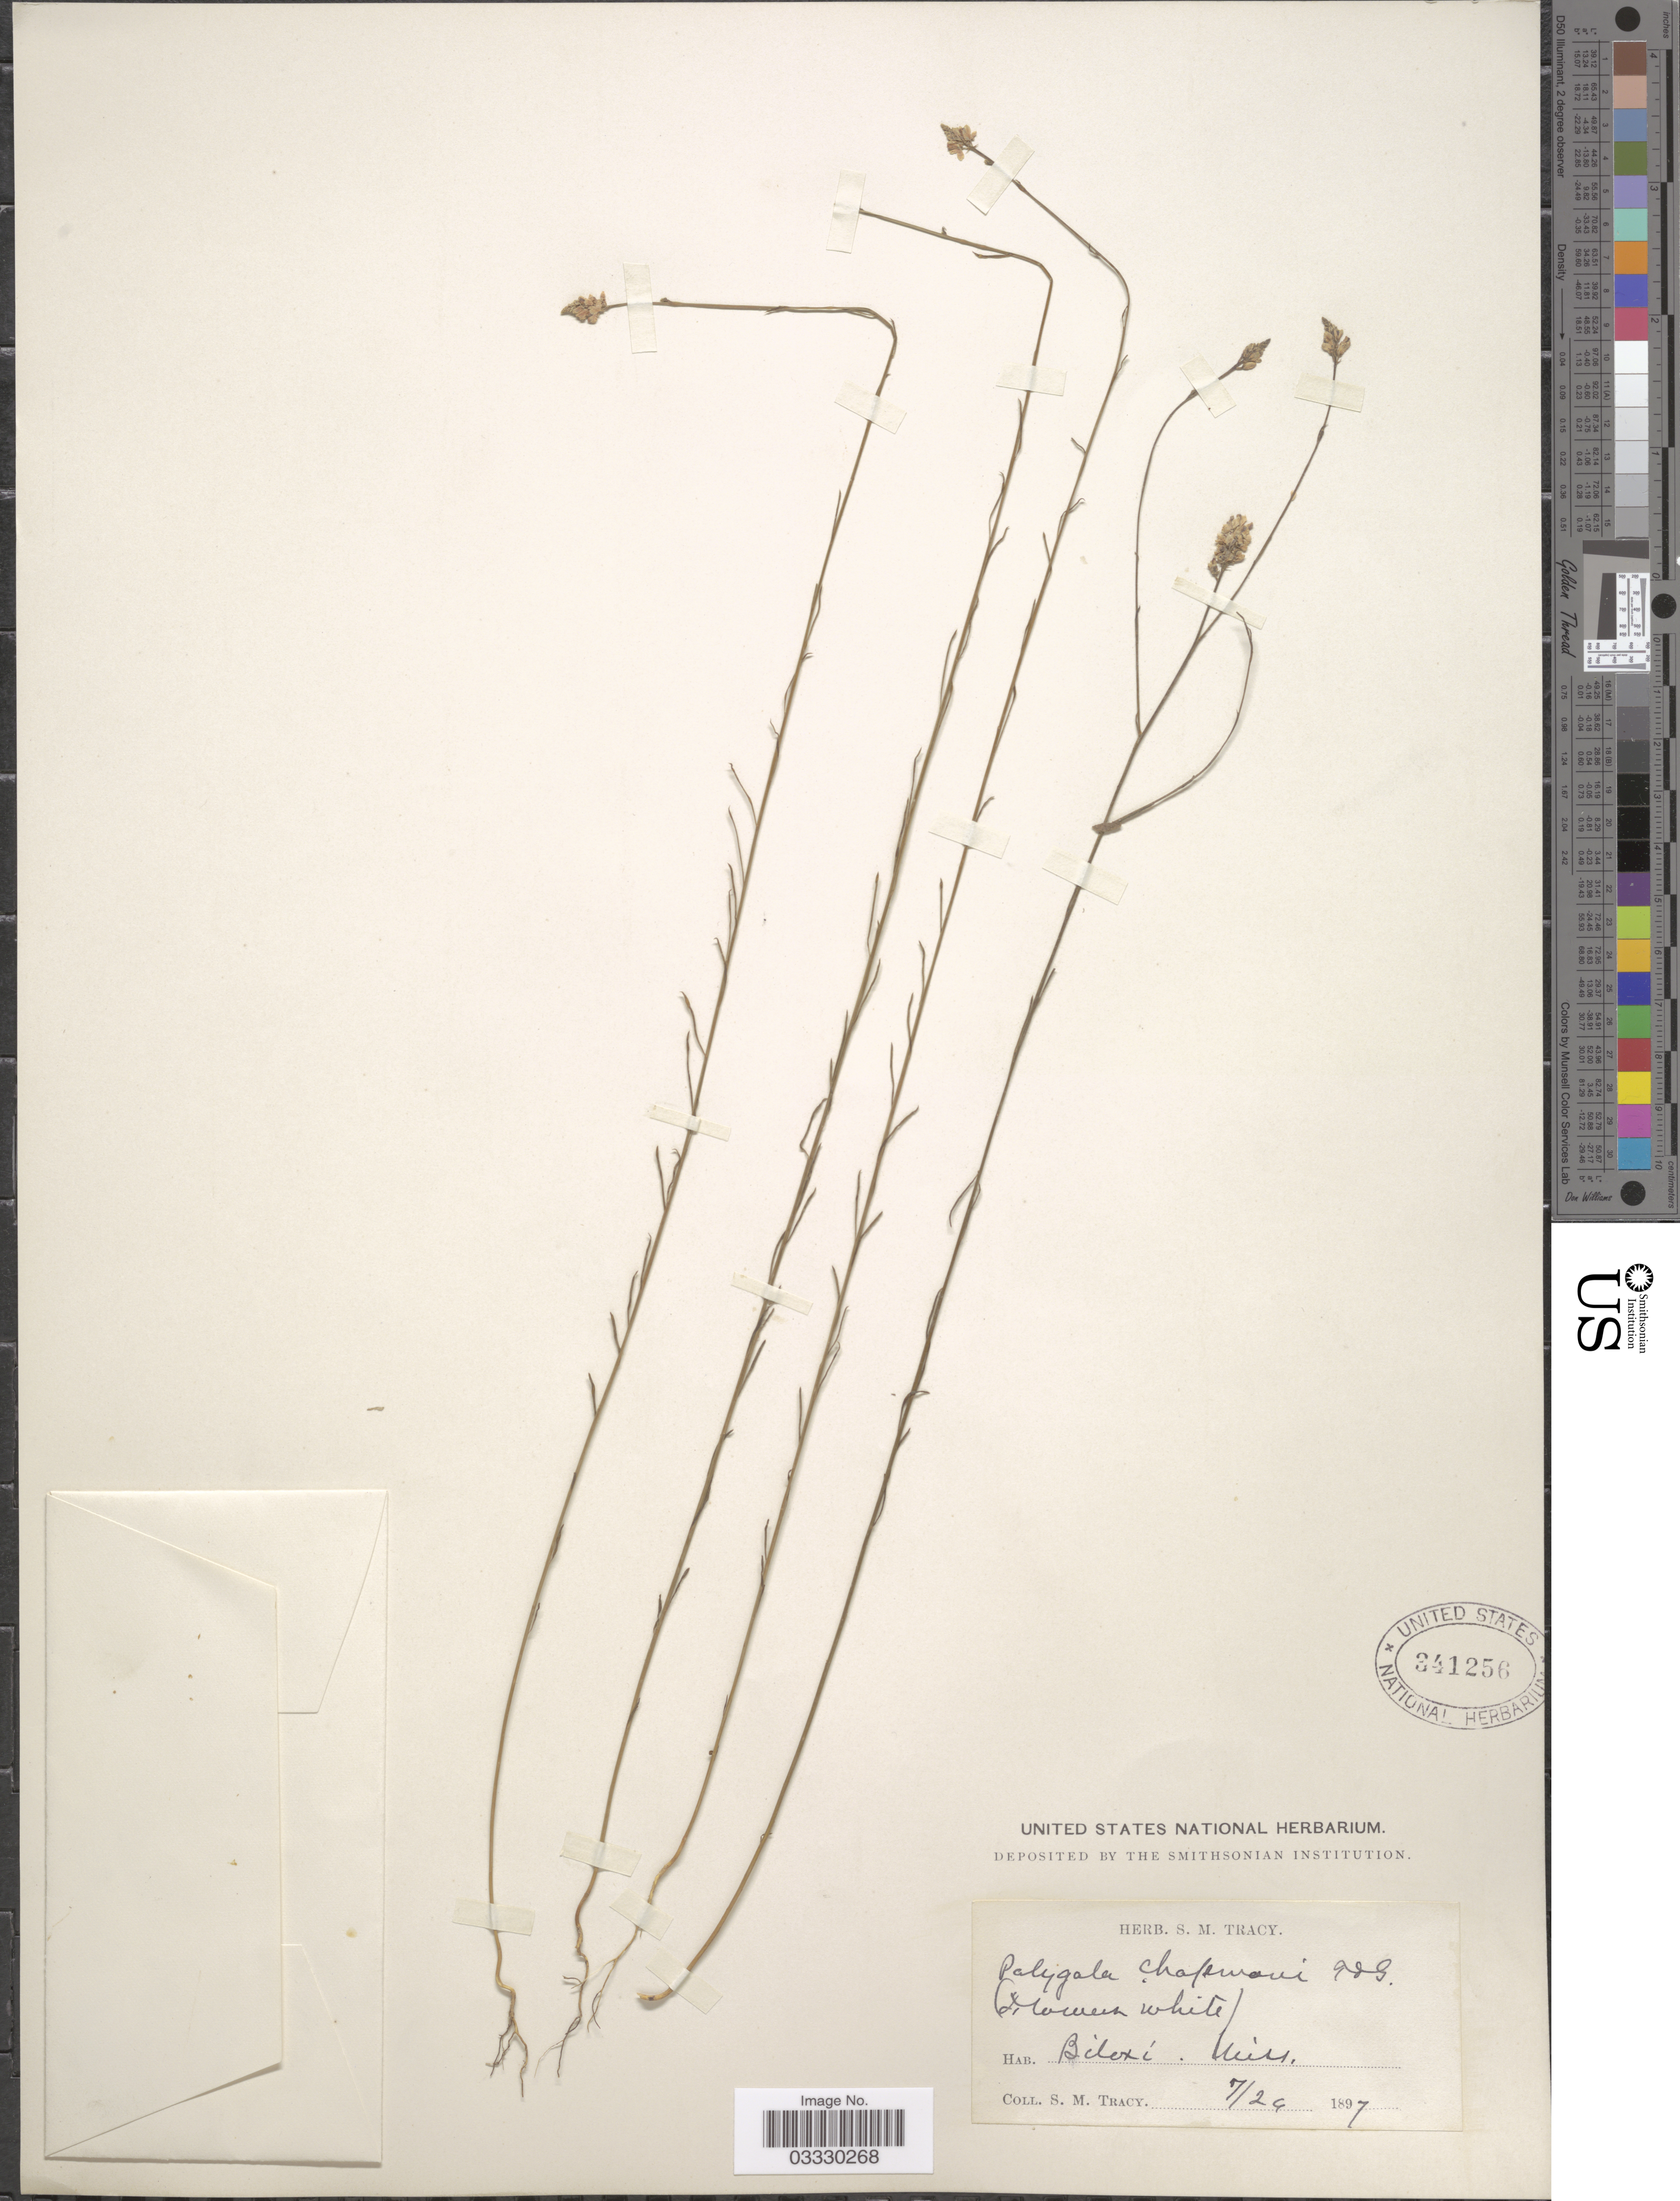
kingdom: Plantae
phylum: Tracheophyta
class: Magnoliopsida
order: Fabales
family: Polygalaceae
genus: Polygala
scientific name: Polygala chapmanii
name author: Torr. & A. Gray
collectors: S. M. Tracy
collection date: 1897-07-24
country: United States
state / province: Mississippi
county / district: Harrison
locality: Biloxi.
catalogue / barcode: US 341256